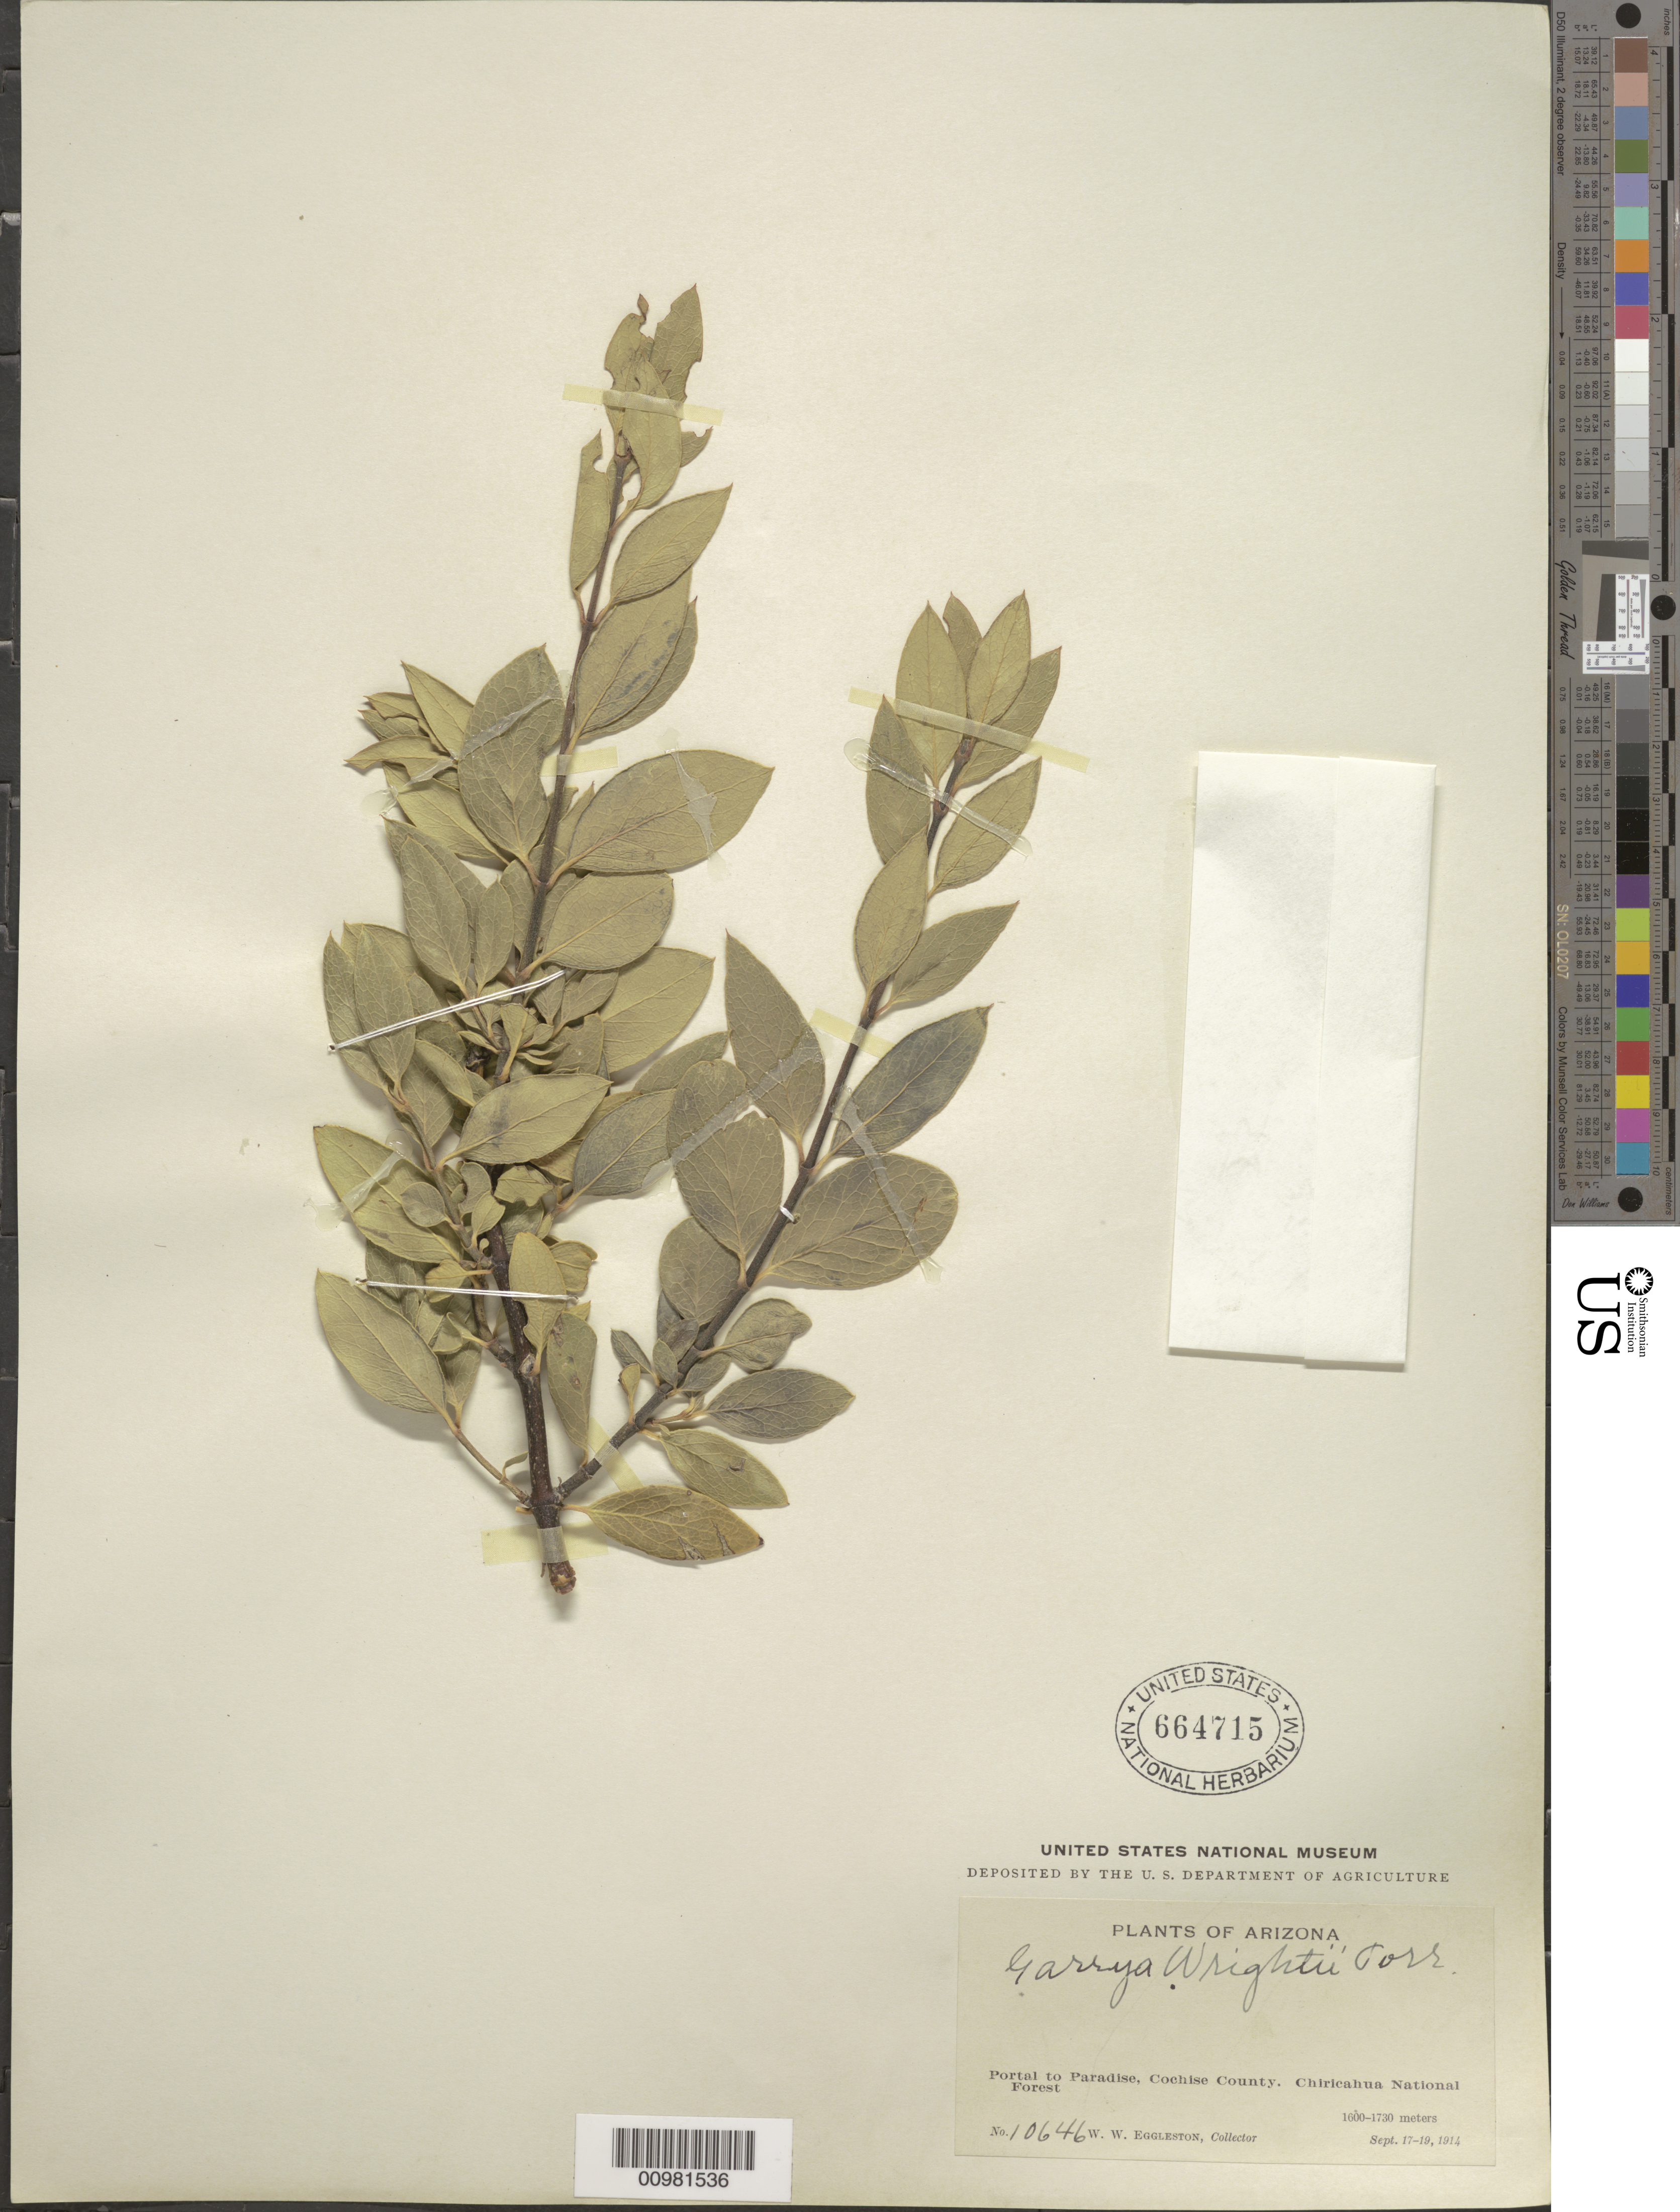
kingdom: Plantae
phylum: Tracheophyta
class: Magnoliopsida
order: Garryales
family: Garryaceae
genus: Garrya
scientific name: Garrya wrightii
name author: Torr.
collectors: W. W. Eggleston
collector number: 10646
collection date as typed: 17 Sep 1914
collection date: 1914-09-17/1914-09-19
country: United States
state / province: Arizona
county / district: Cochise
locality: Portal to Paradise, Cochise County. Chiricahua National Forest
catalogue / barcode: US 664715